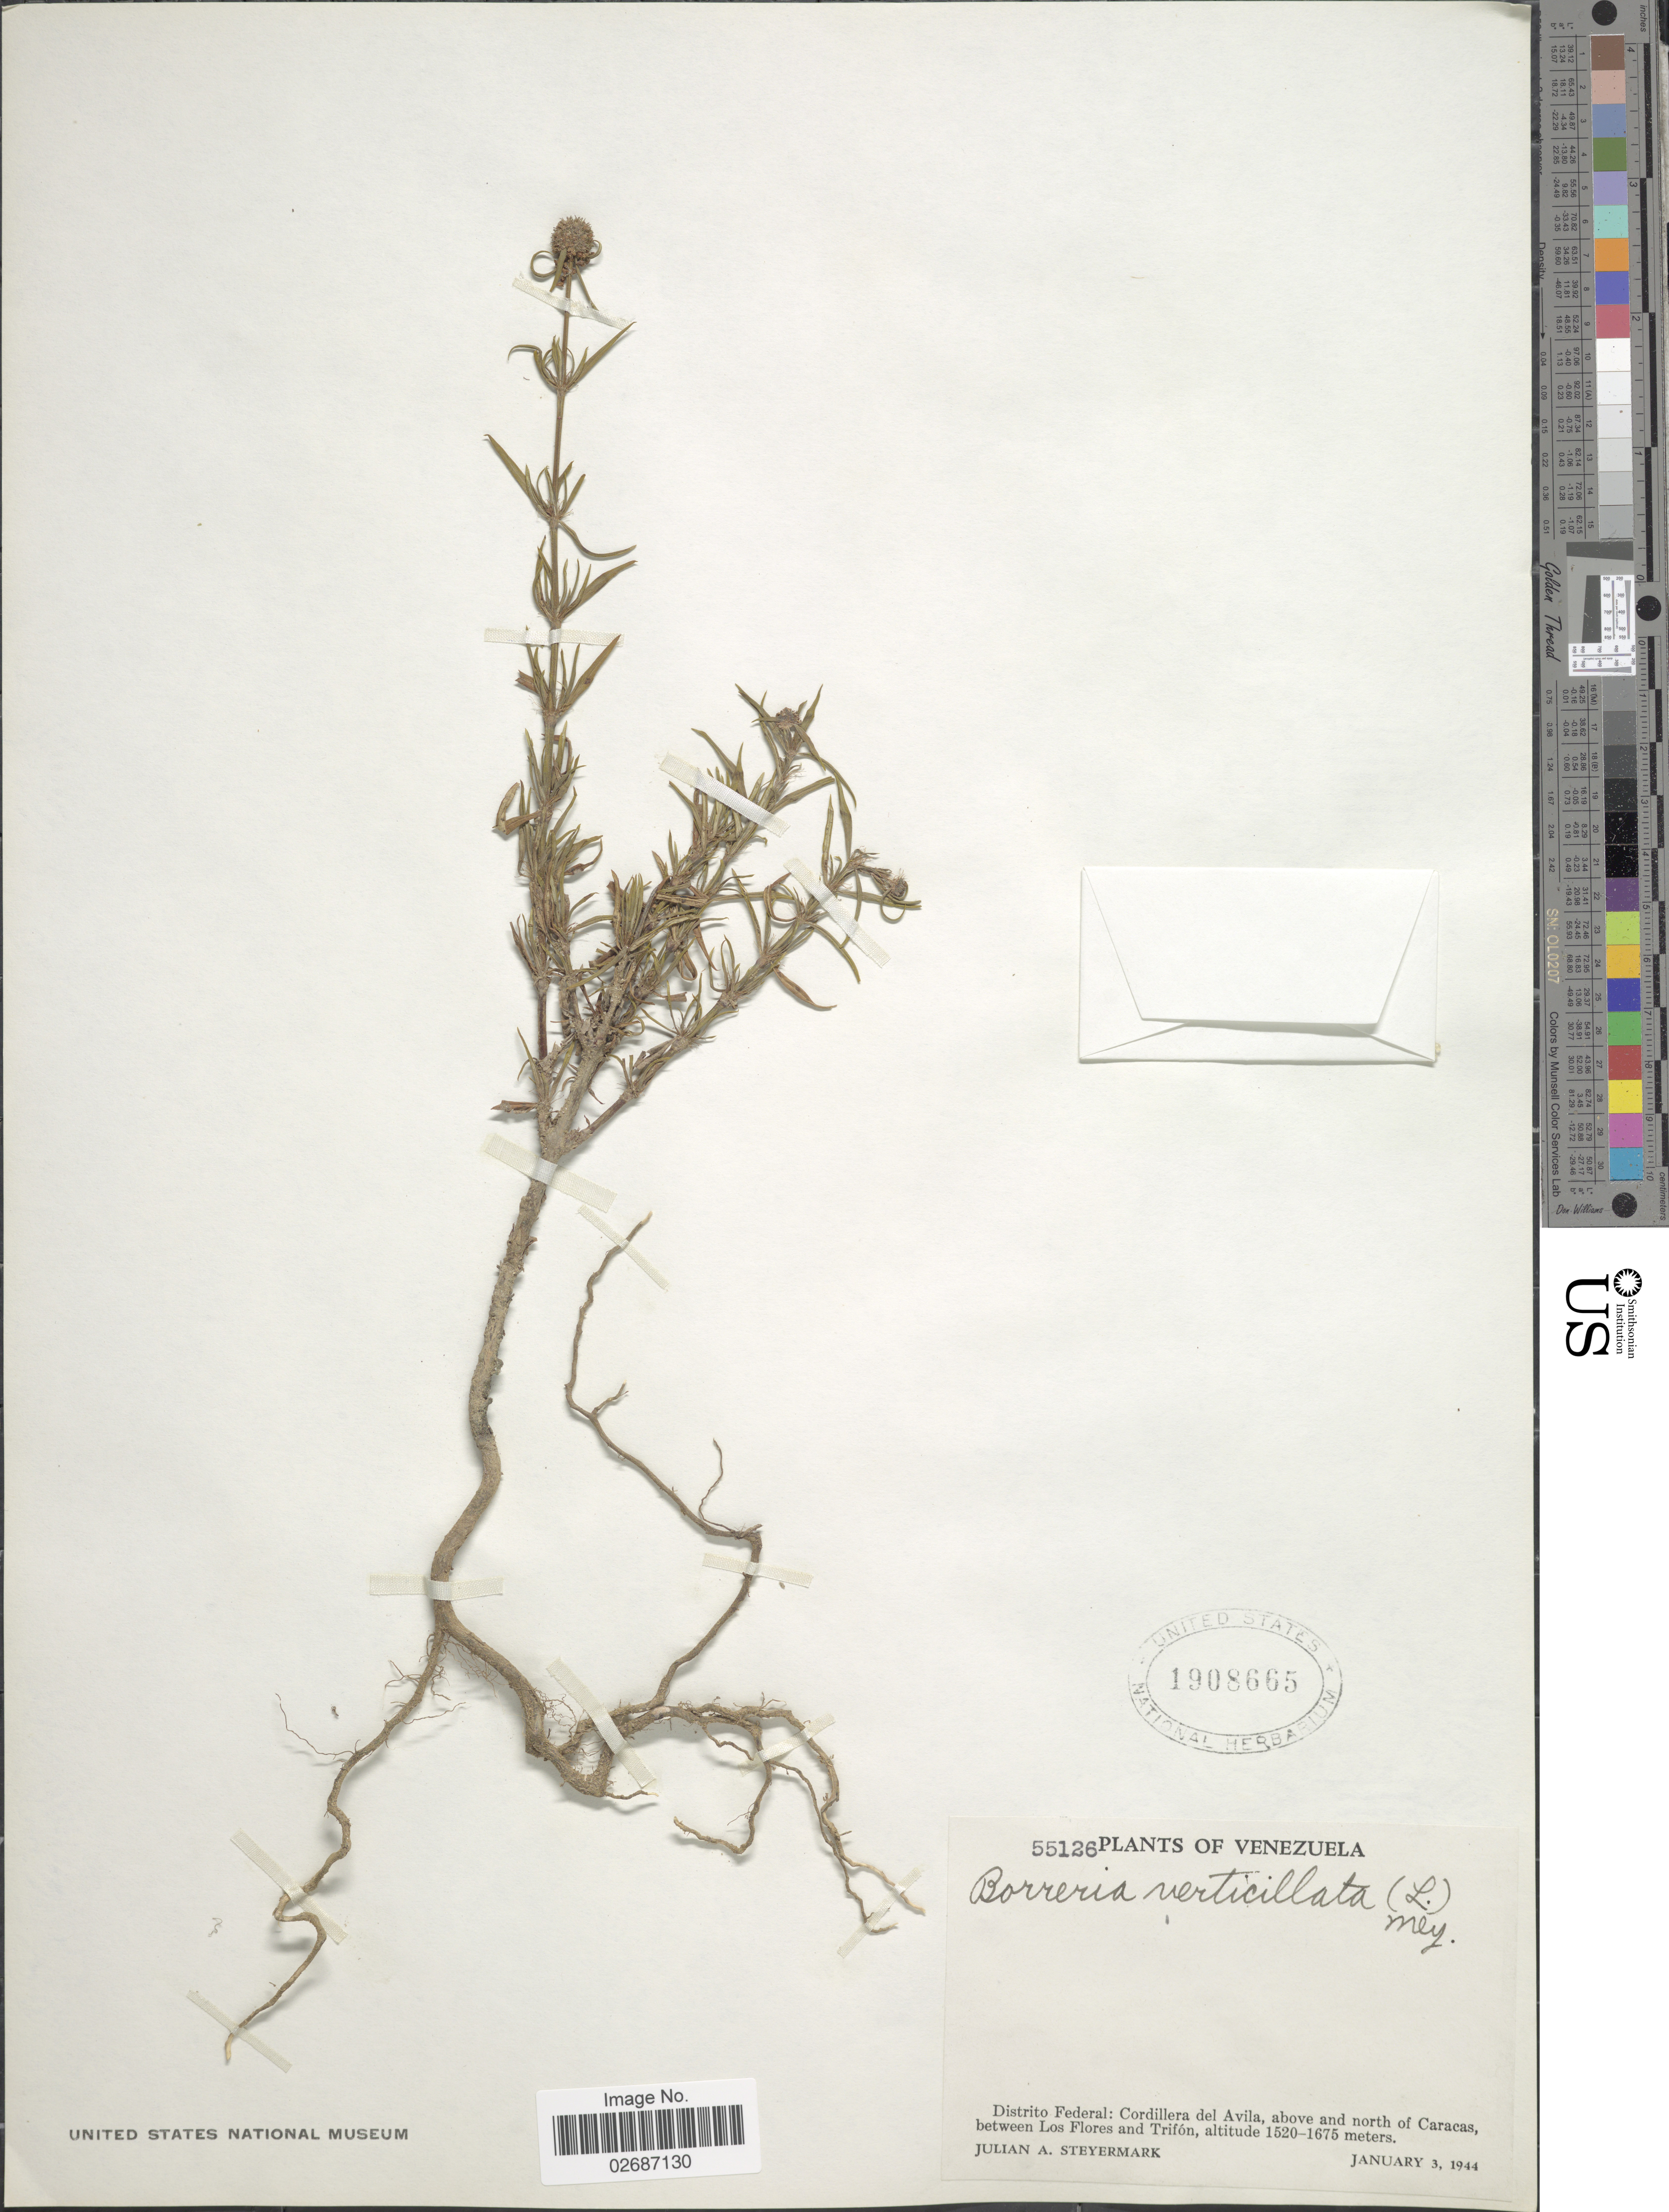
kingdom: Plantae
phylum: Tracheophyta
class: Magnoliopsida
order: Gentianales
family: Rubiaceae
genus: Borreria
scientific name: Borreria verticillata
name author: (L.) G. Mey.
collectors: J. Steyermark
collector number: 55126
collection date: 1944-01-03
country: Venezuela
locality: Distrito Federal: Cordillera del Avila, above and north of Caracas, between Los Flores and Trifon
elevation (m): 1520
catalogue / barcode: US 1908665